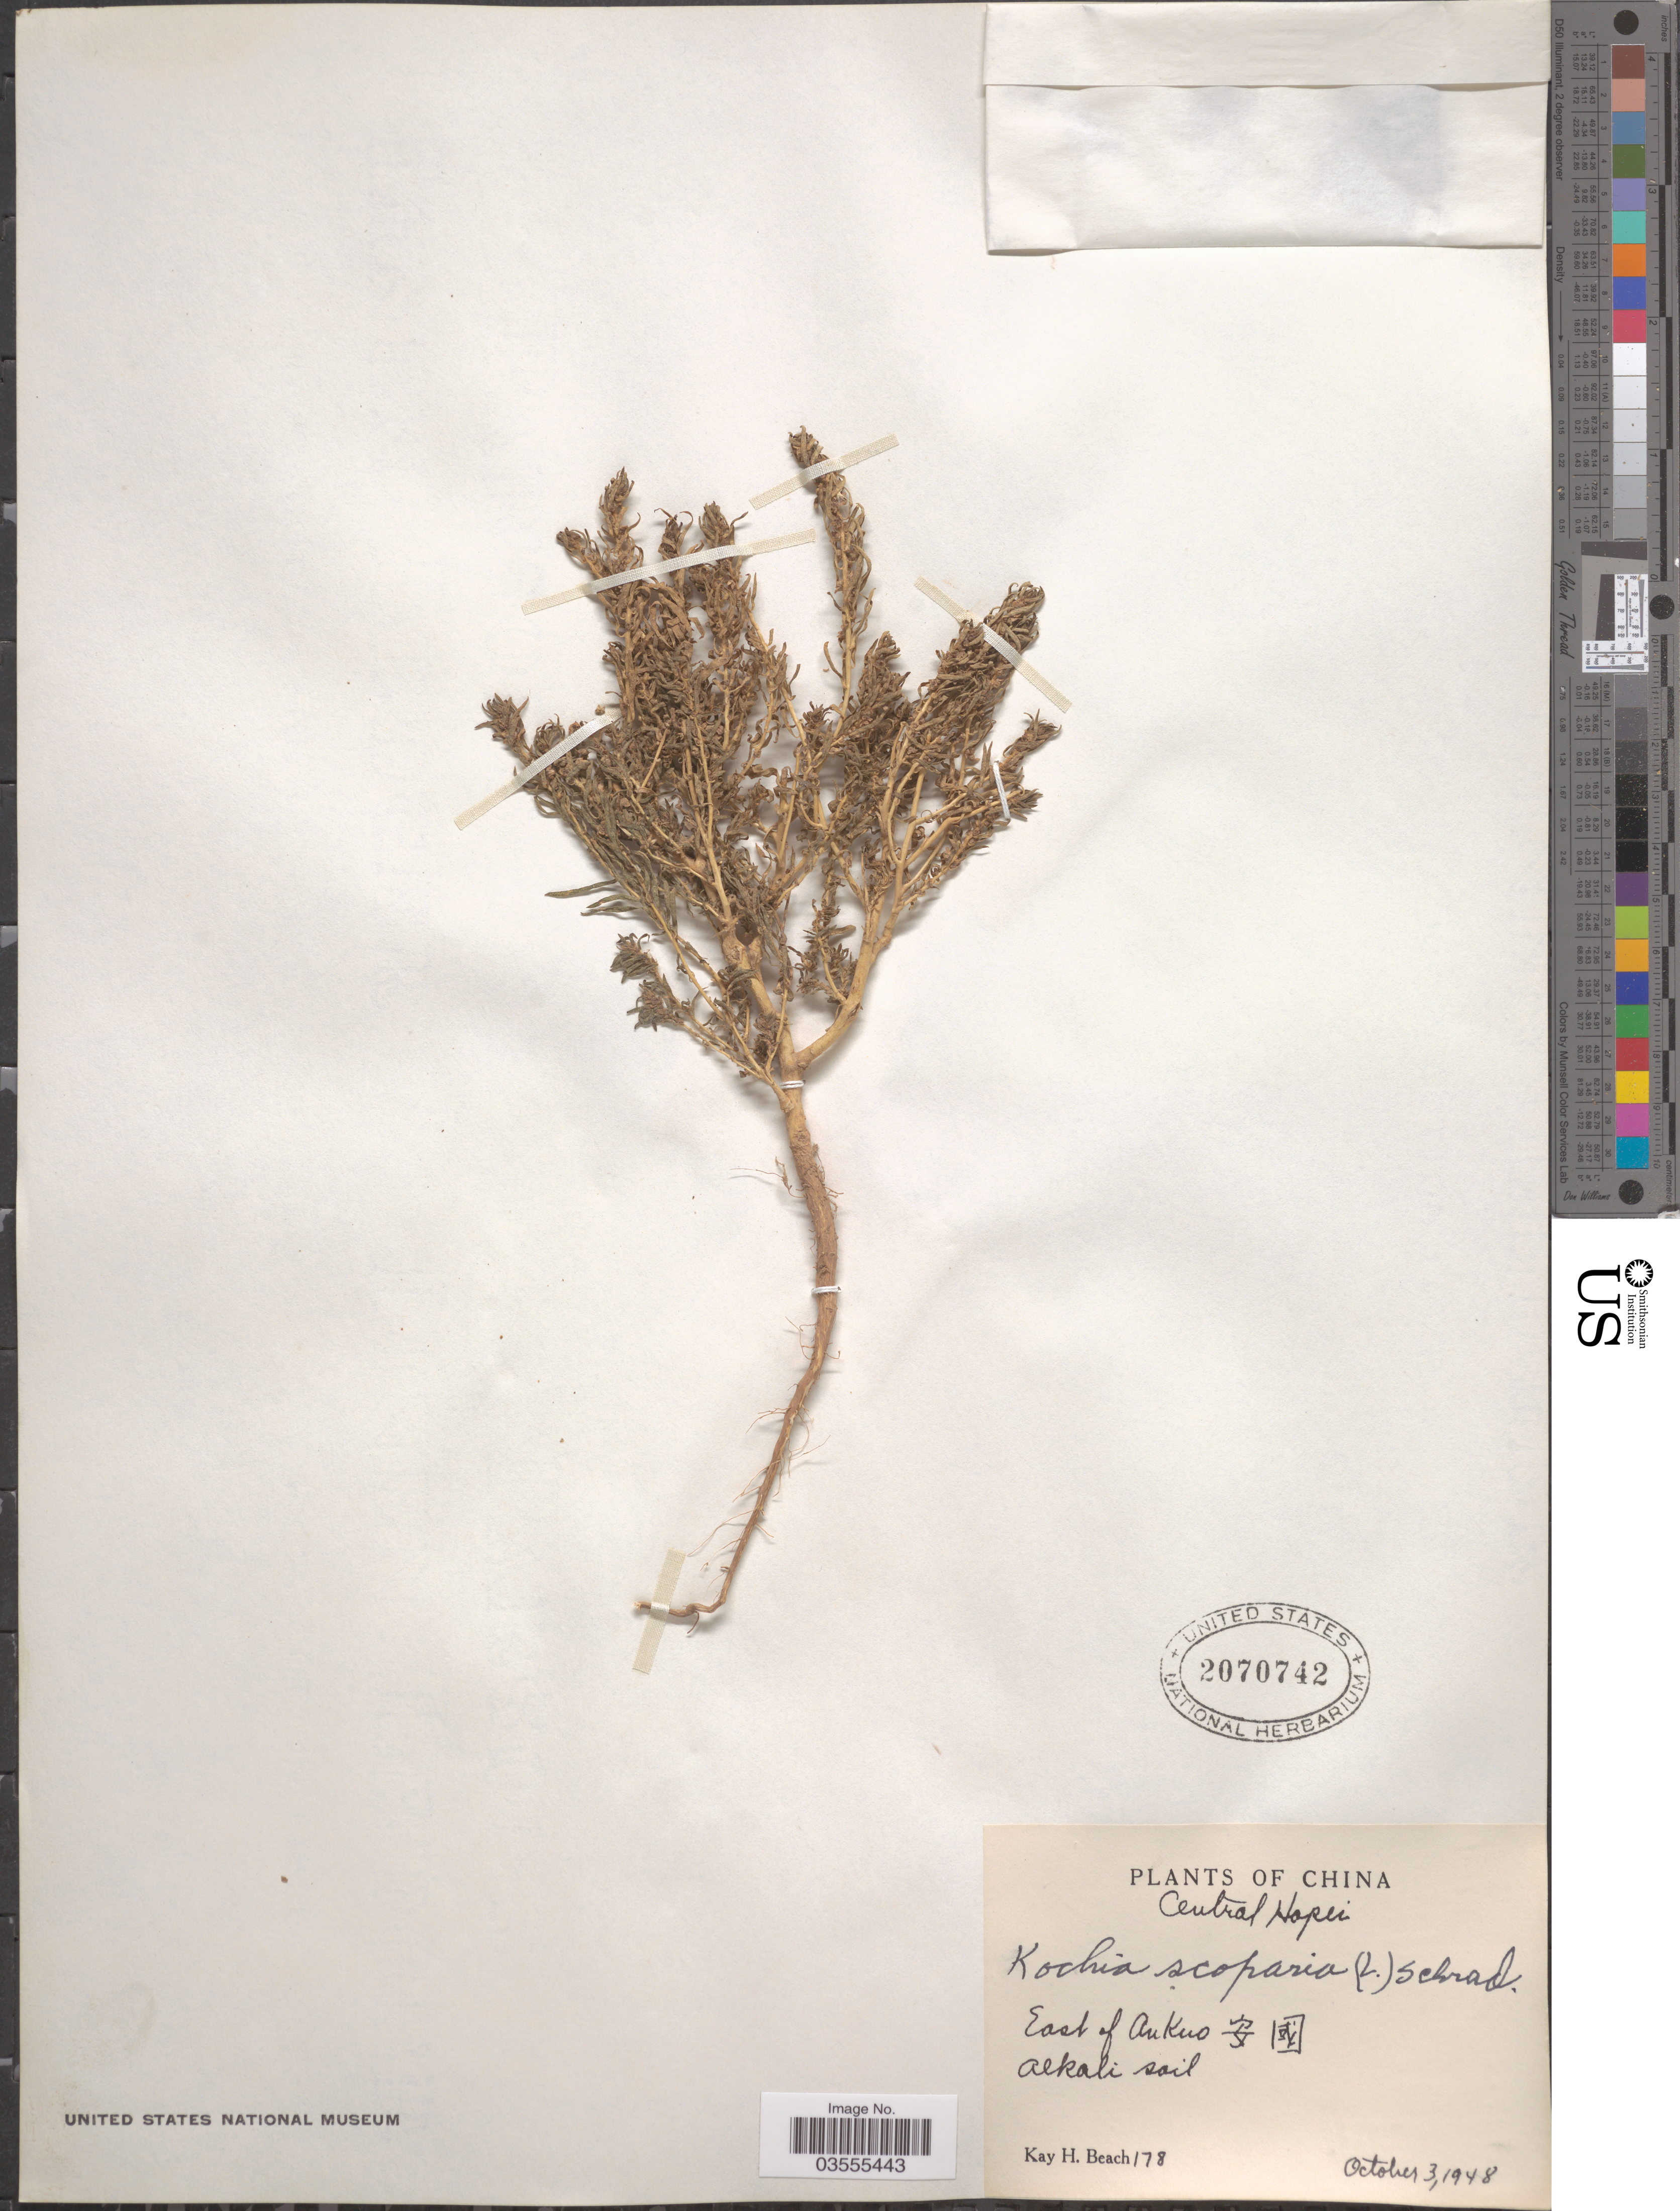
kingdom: Plantae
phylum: Tracheophyta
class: Magnoliopsida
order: Caryophyllales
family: Amaranthaceae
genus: Bassia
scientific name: Bassia scoparia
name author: (L.) Voss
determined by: U.S. National Herbarium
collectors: K. H. Beach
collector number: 178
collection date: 1948-10-03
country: China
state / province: Hebei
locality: Central Hopei. East of Ankuo [interpreted] X.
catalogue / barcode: US 2070742